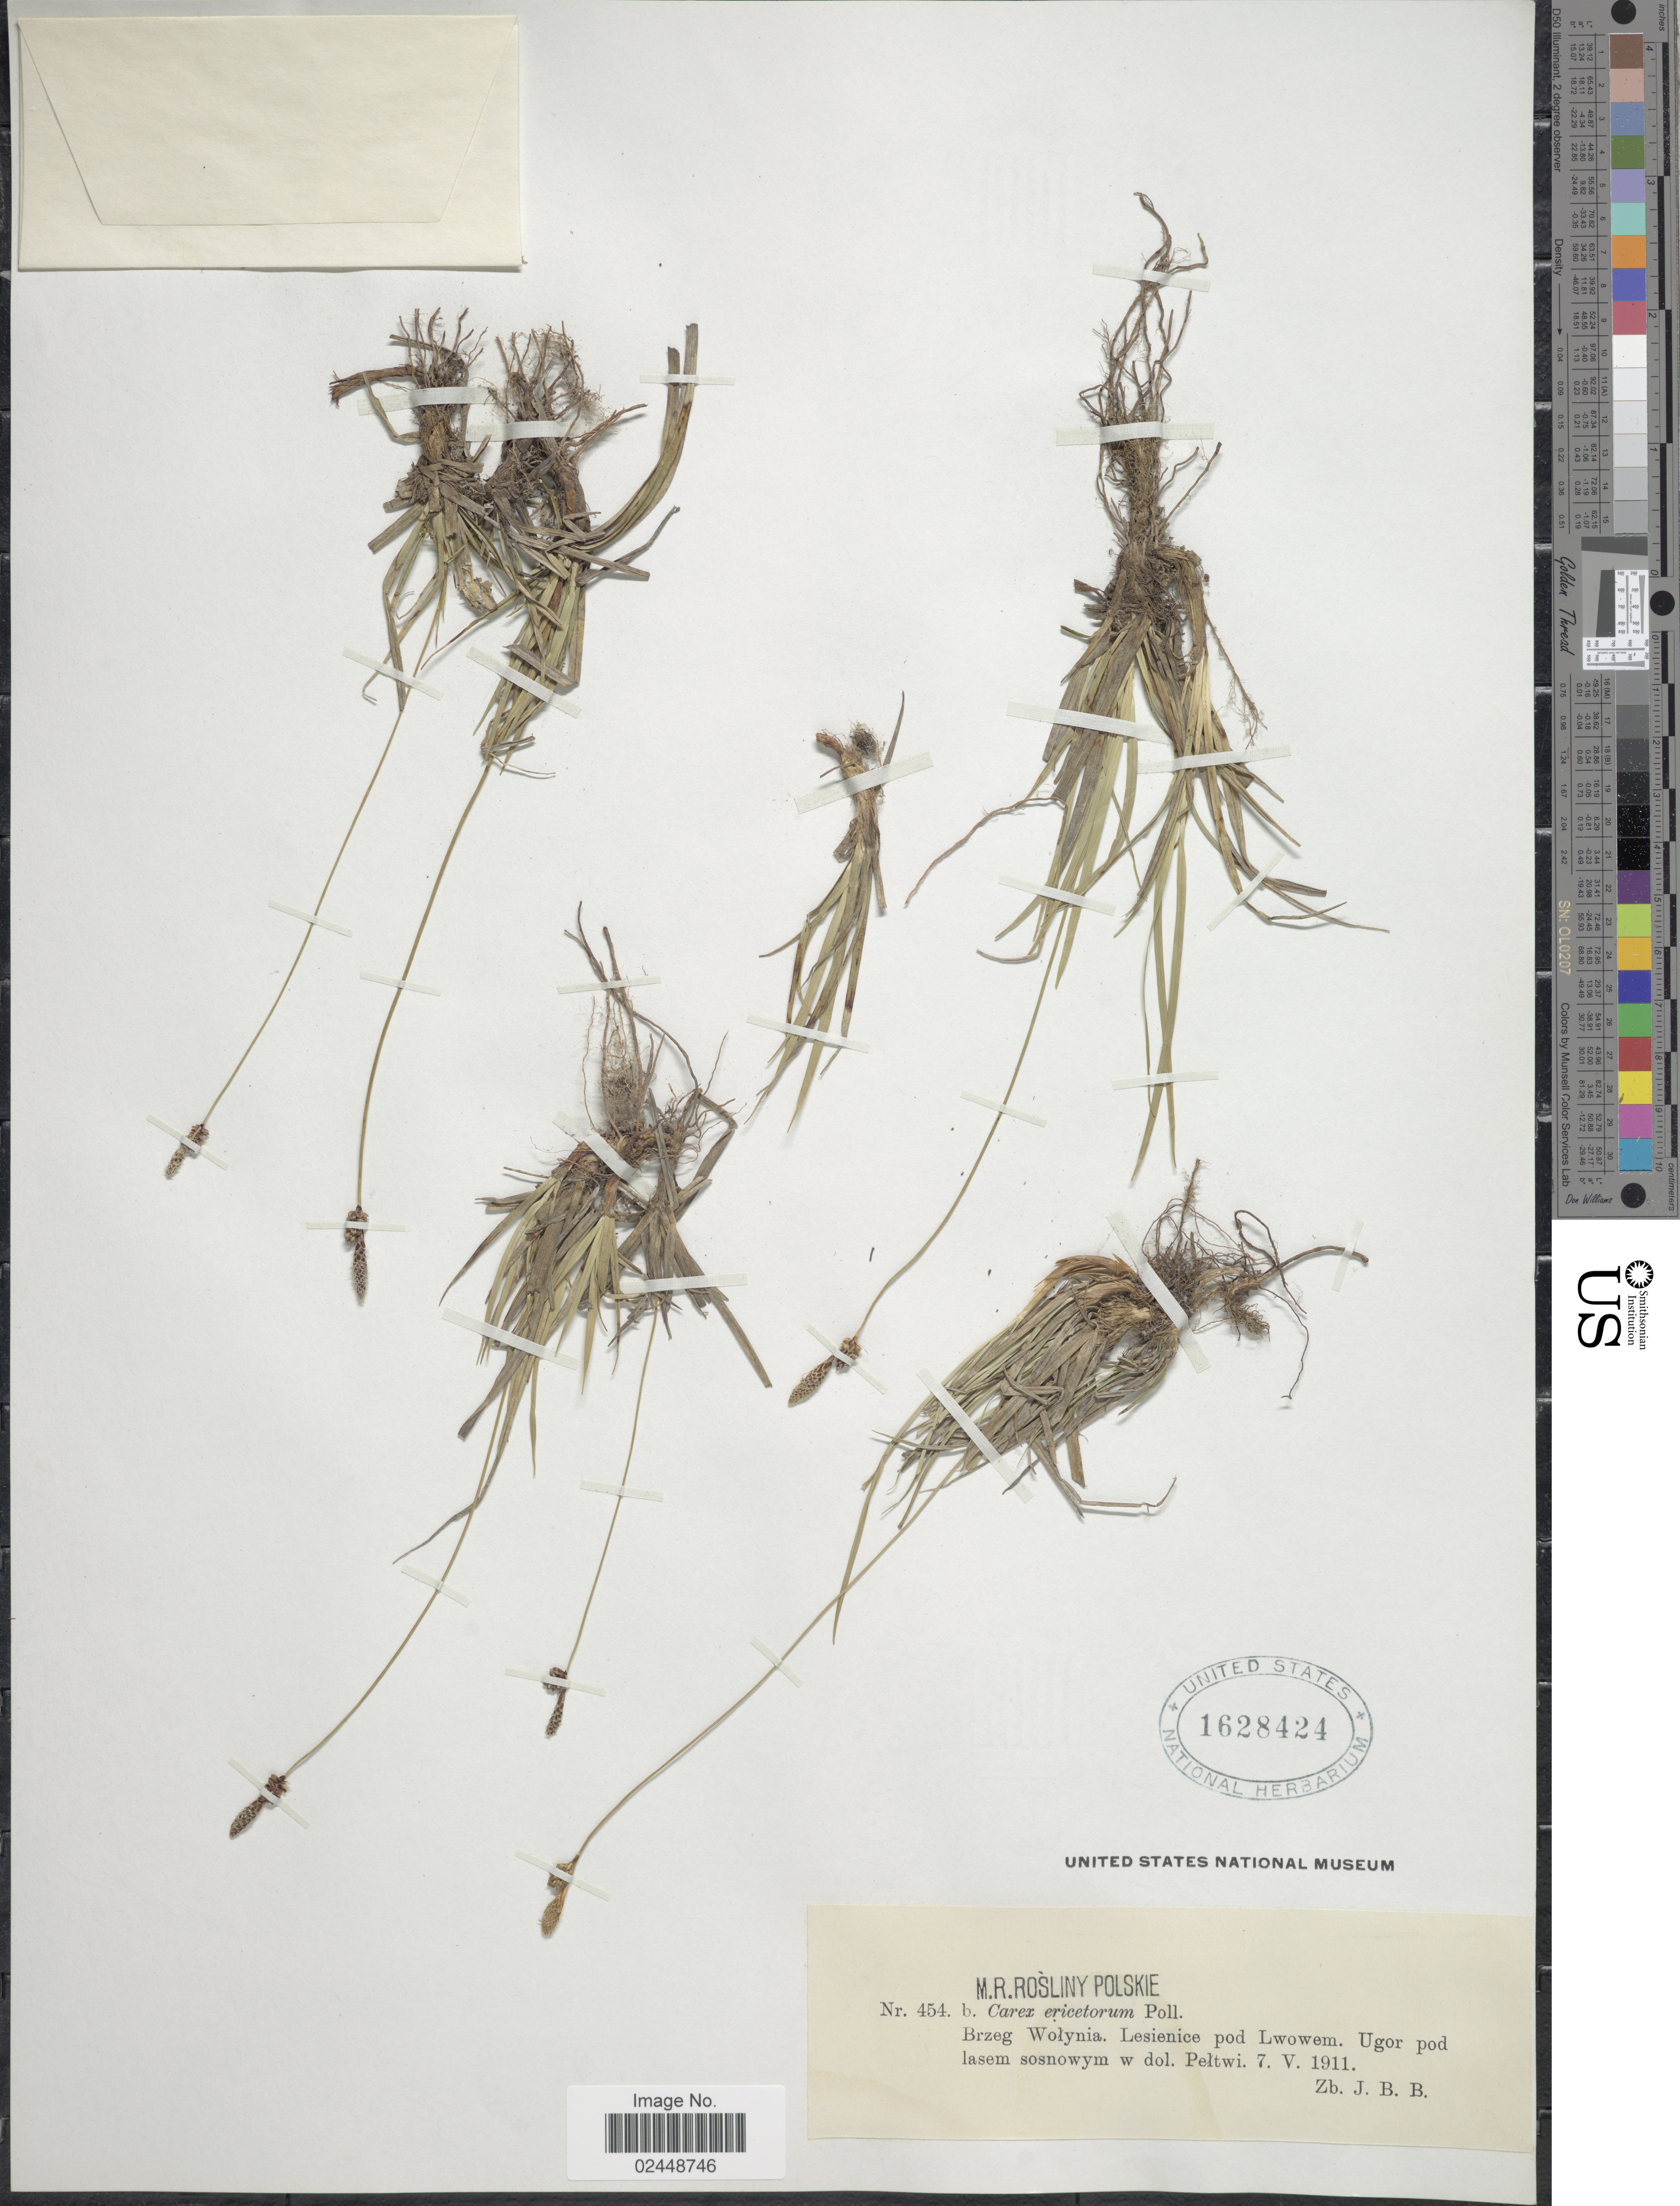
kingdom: Plantae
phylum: Tracheophyta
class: Liliopsida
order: Poales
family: Cyperaceae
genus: Carex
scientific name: Carex ericetorum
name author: Pollich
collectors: J. B. B.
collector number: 454b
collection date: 1911-05-07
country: Ukraine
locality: Brzeg Wolynia. Lesienice pod Lwowem. Ugor pod lasem sosnowym w dol. Peltwi.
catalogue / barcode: US 1628424